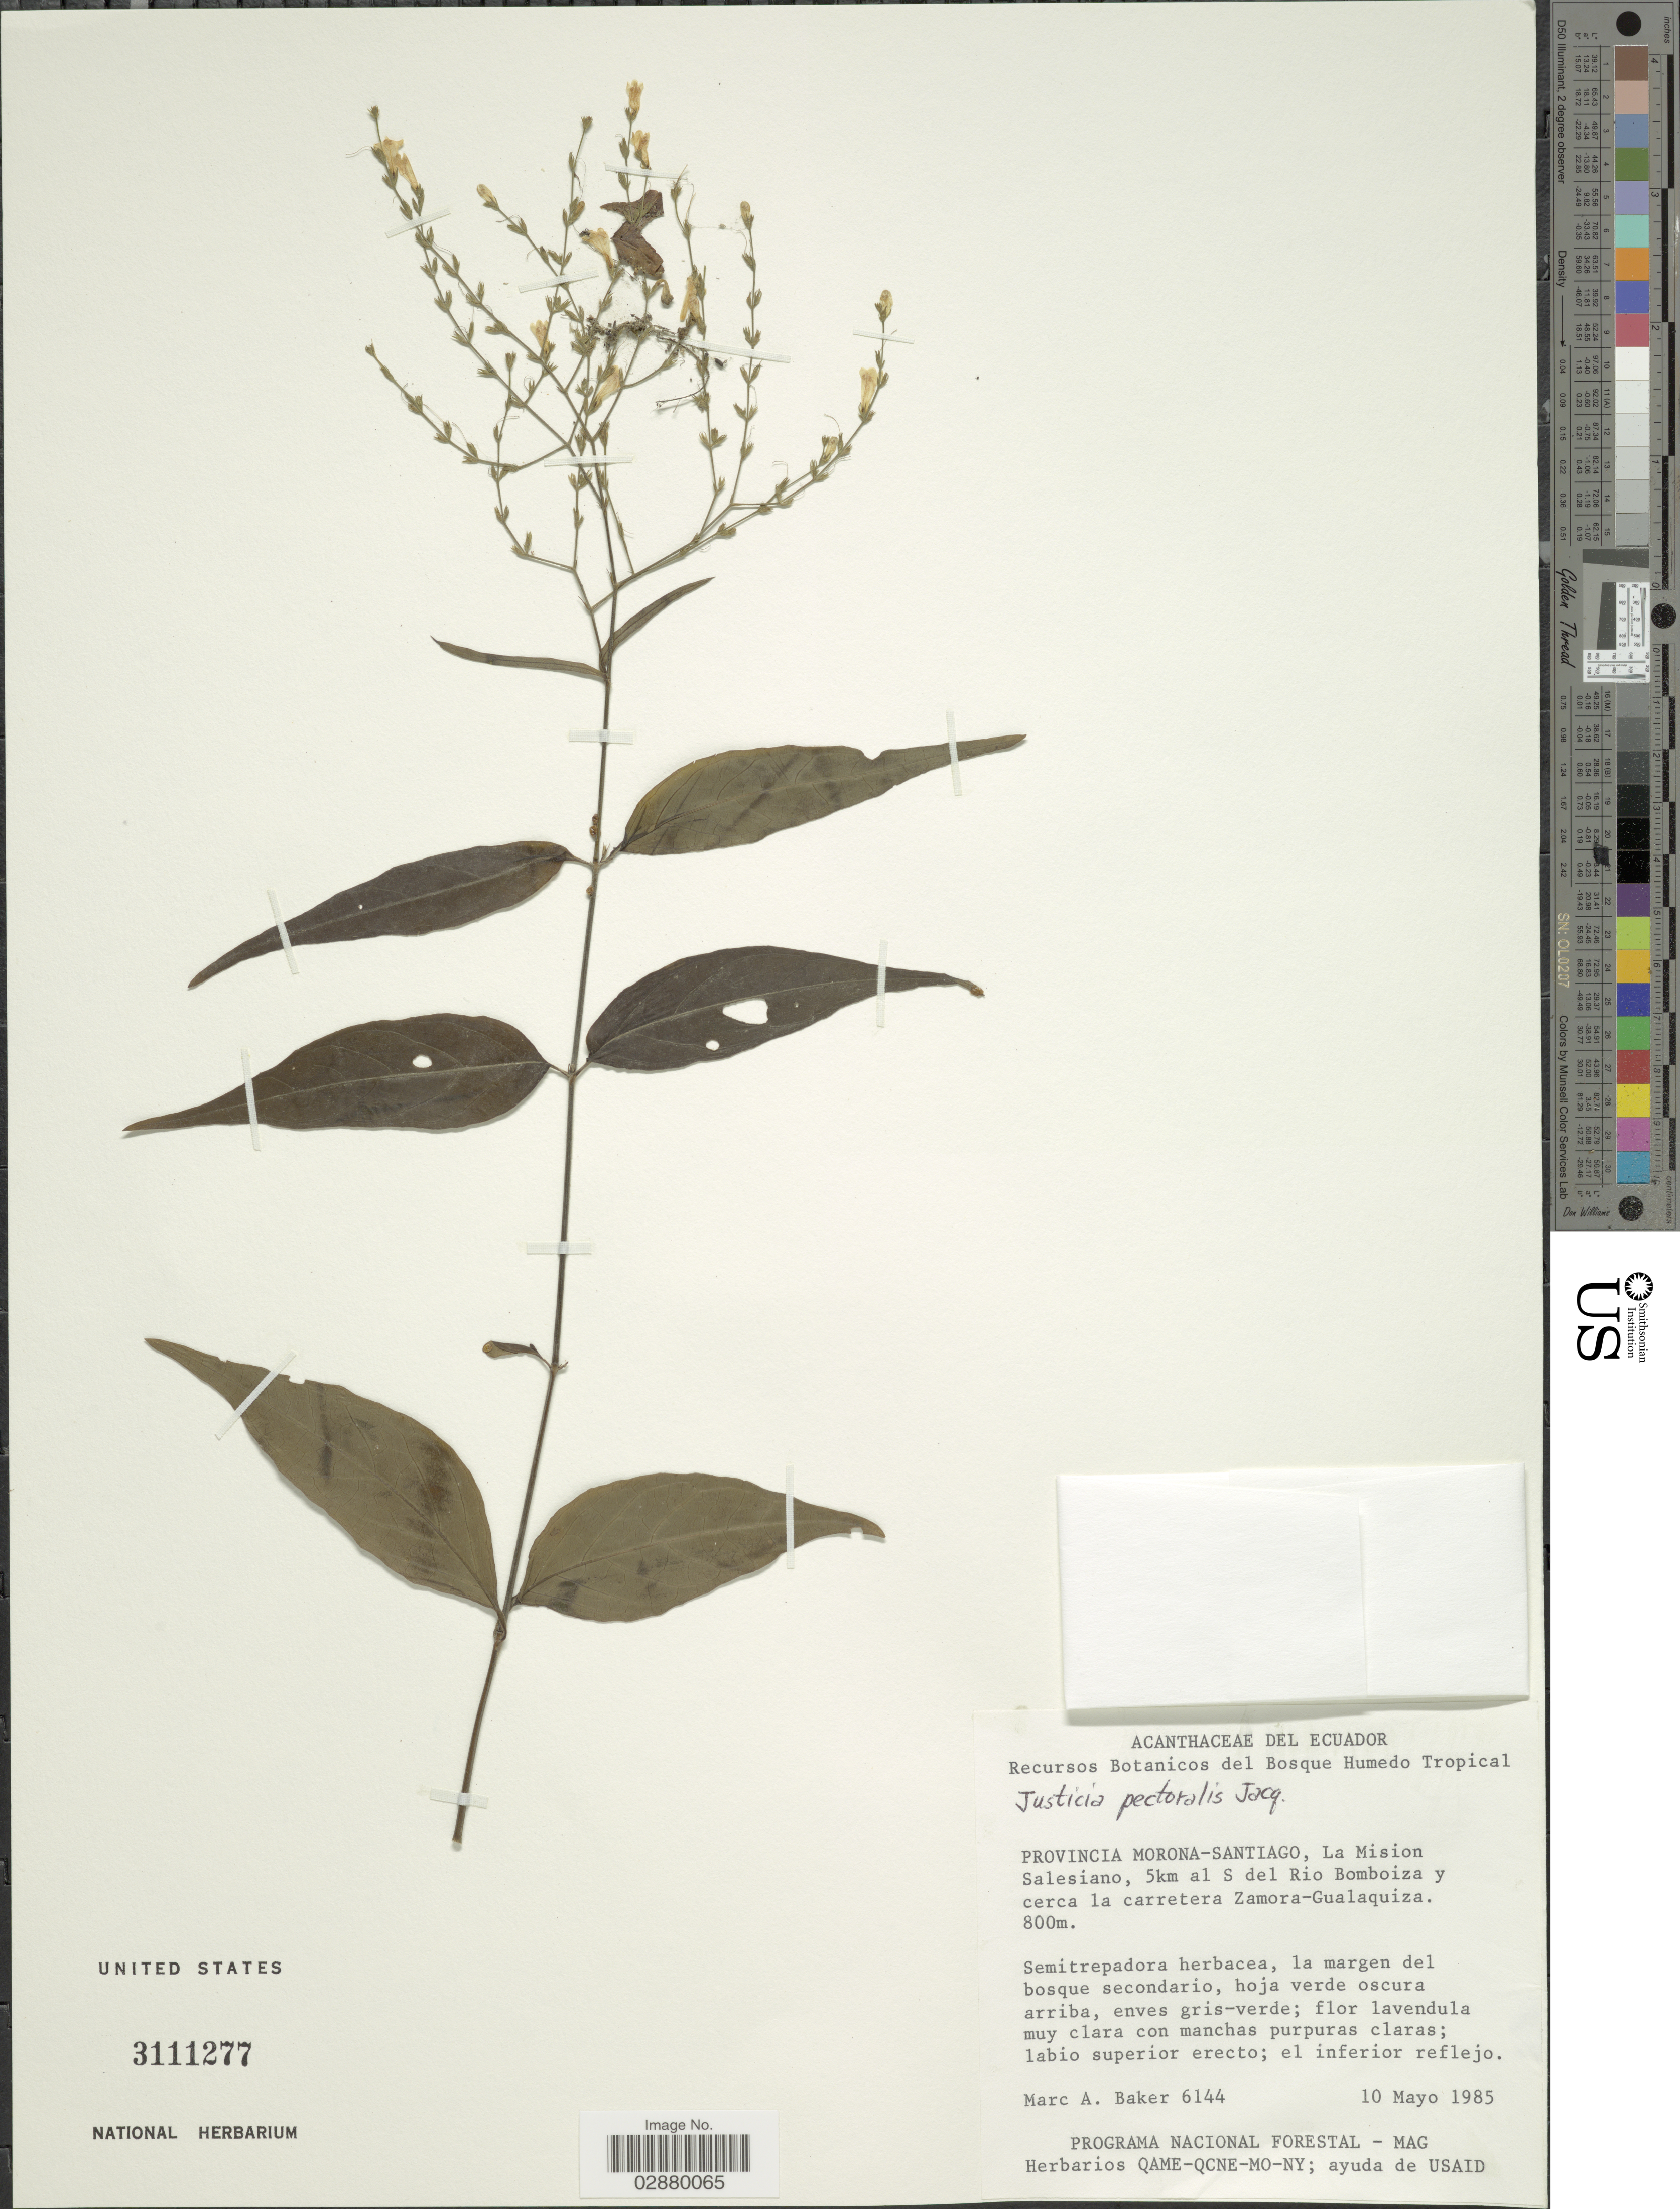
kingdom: Plantae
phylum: Tracheophyta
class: Magnoliopsida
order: Lamiales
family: Acanthaceae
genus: Justicia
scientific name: Justicia pectoralis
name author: Jacq.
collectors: M. A. Baker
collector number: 6144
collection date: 1985-05-10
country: Ecuador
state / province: Morona-Santiago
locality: La Mision Salesiano, 5km al S del Rio Bomboiza y cerca la carretera Zamora-Gualaquiza.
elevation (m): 800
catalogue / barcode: US 3111277